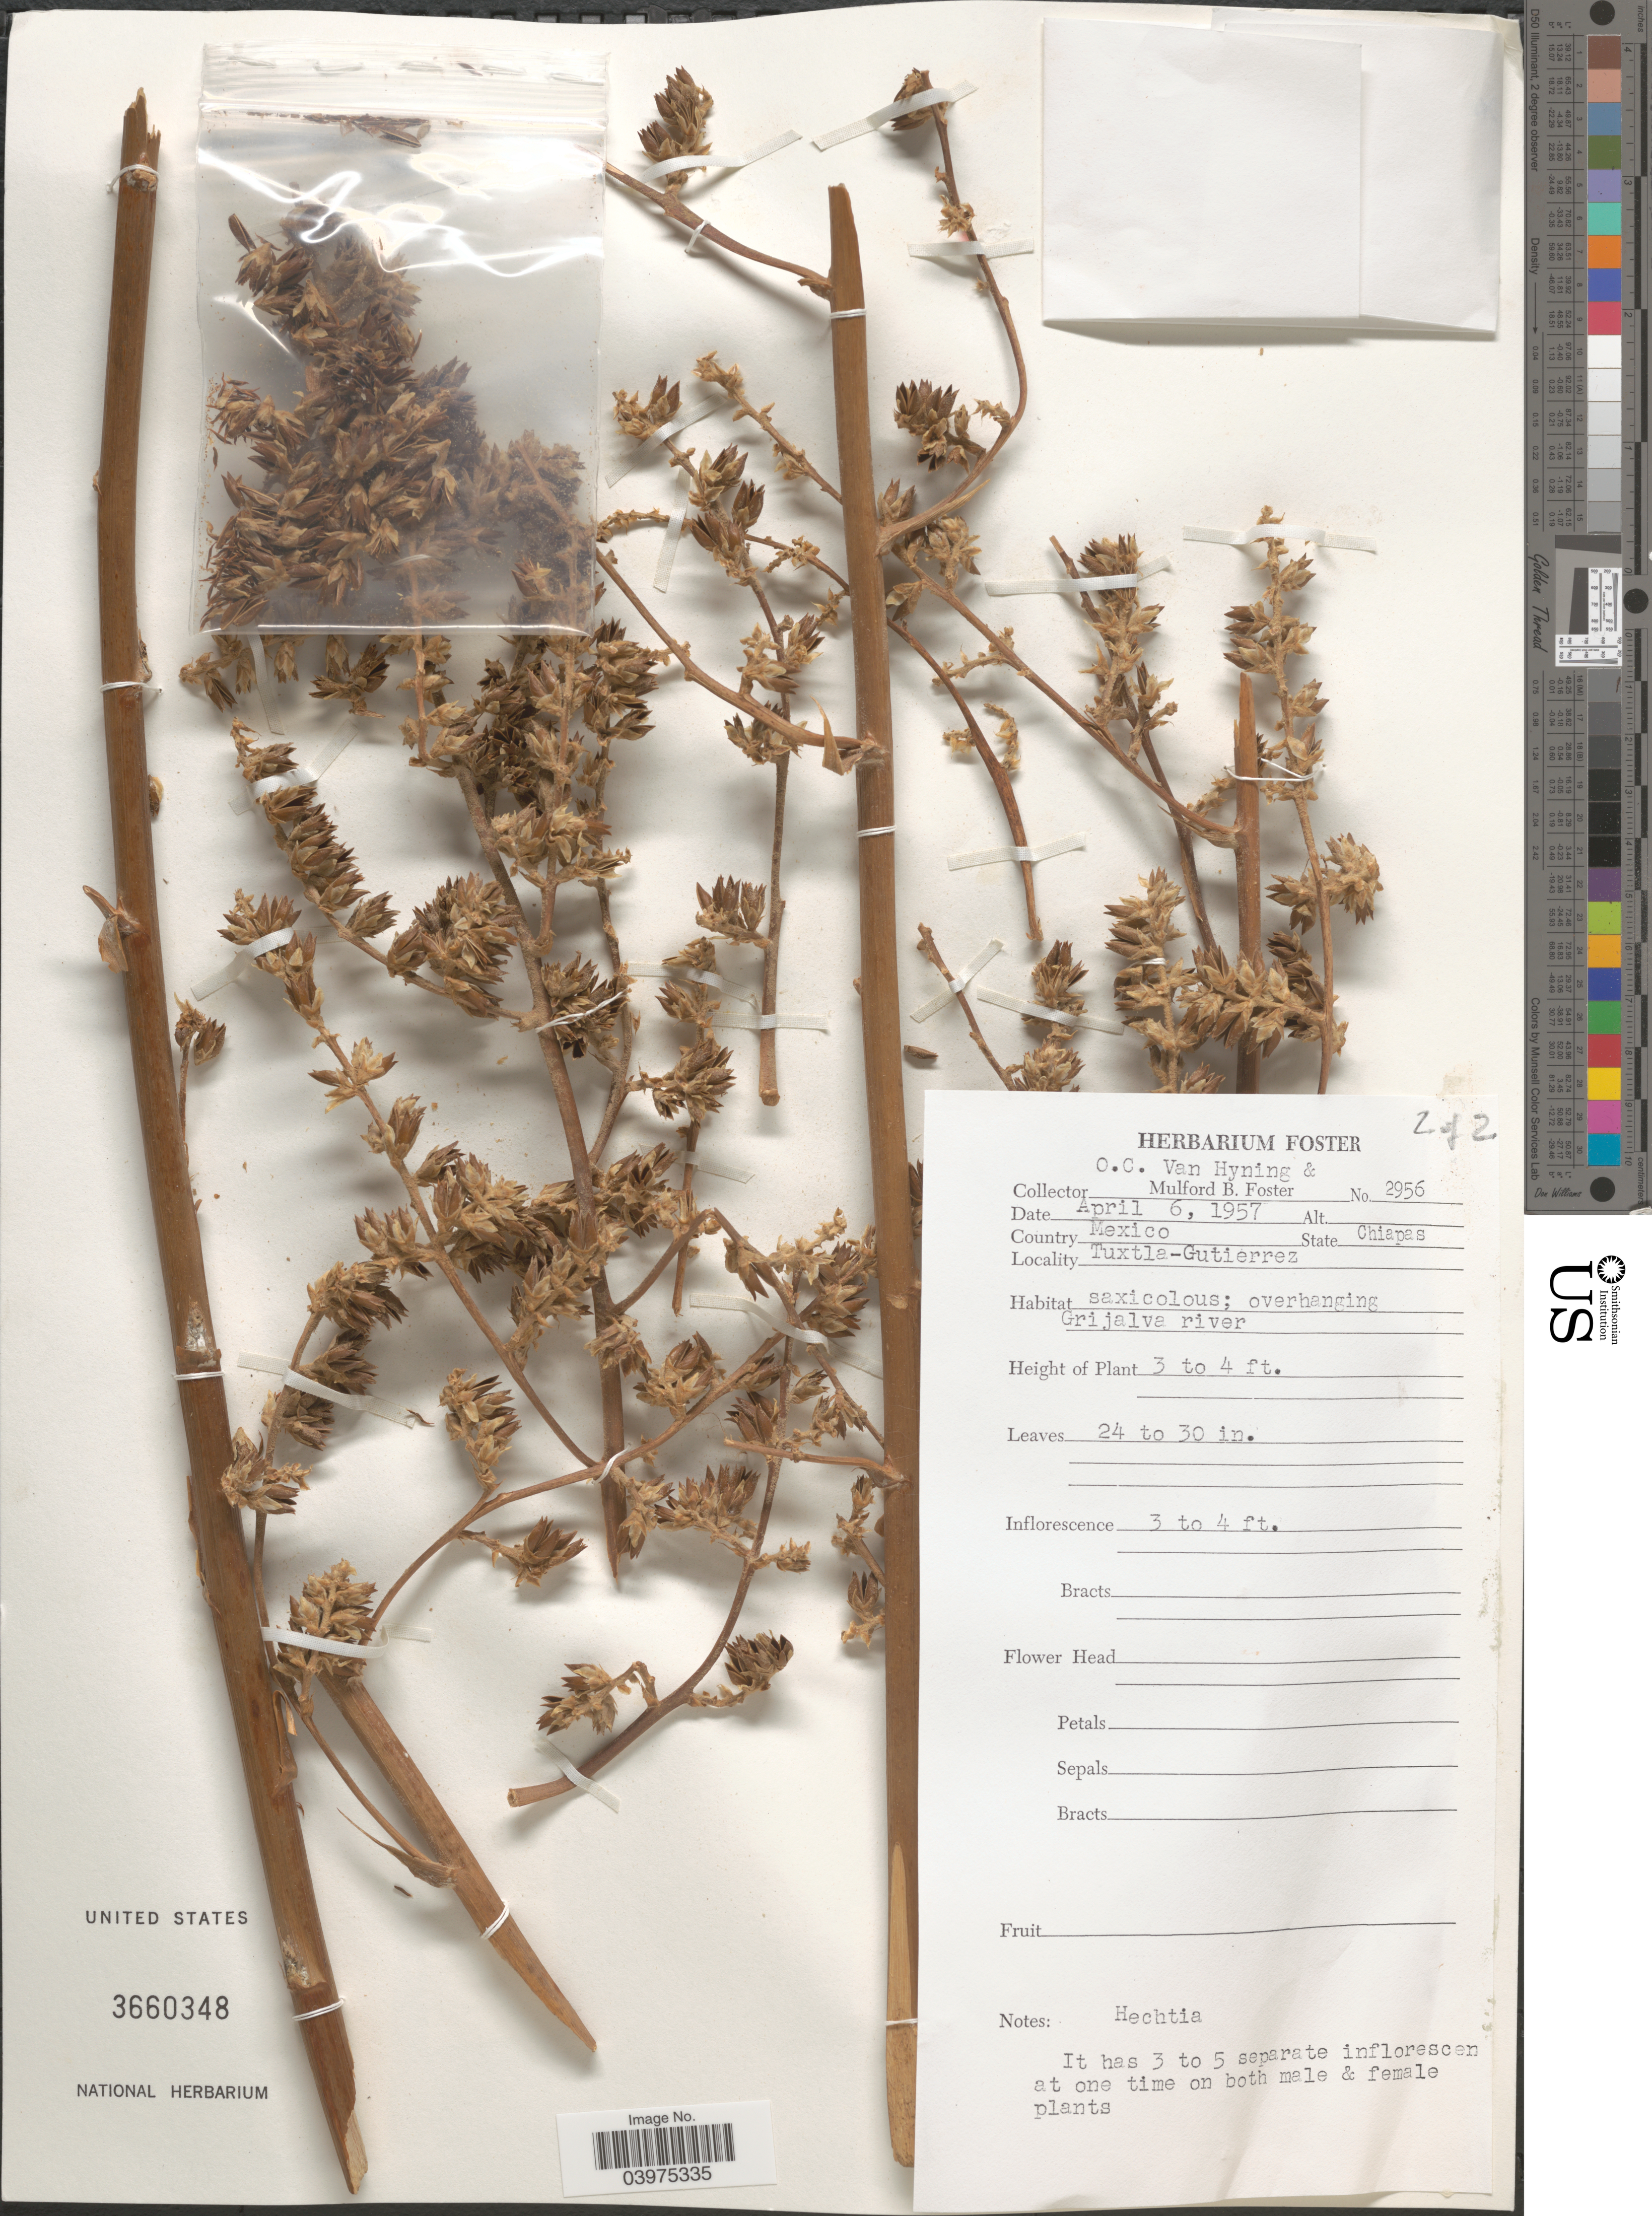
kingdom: Plantae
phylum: Tracheophyta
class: Liliopsida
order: Poales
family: Bromeliaceae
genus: Hechtia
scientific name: Hechtia sp.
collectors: O. Van Hyning & M. B. Foster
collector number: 2956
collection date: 1957-04-06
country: Mexico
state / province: Chiapas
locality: Tuxtle-Gutierrez.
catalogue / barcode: US 3660348